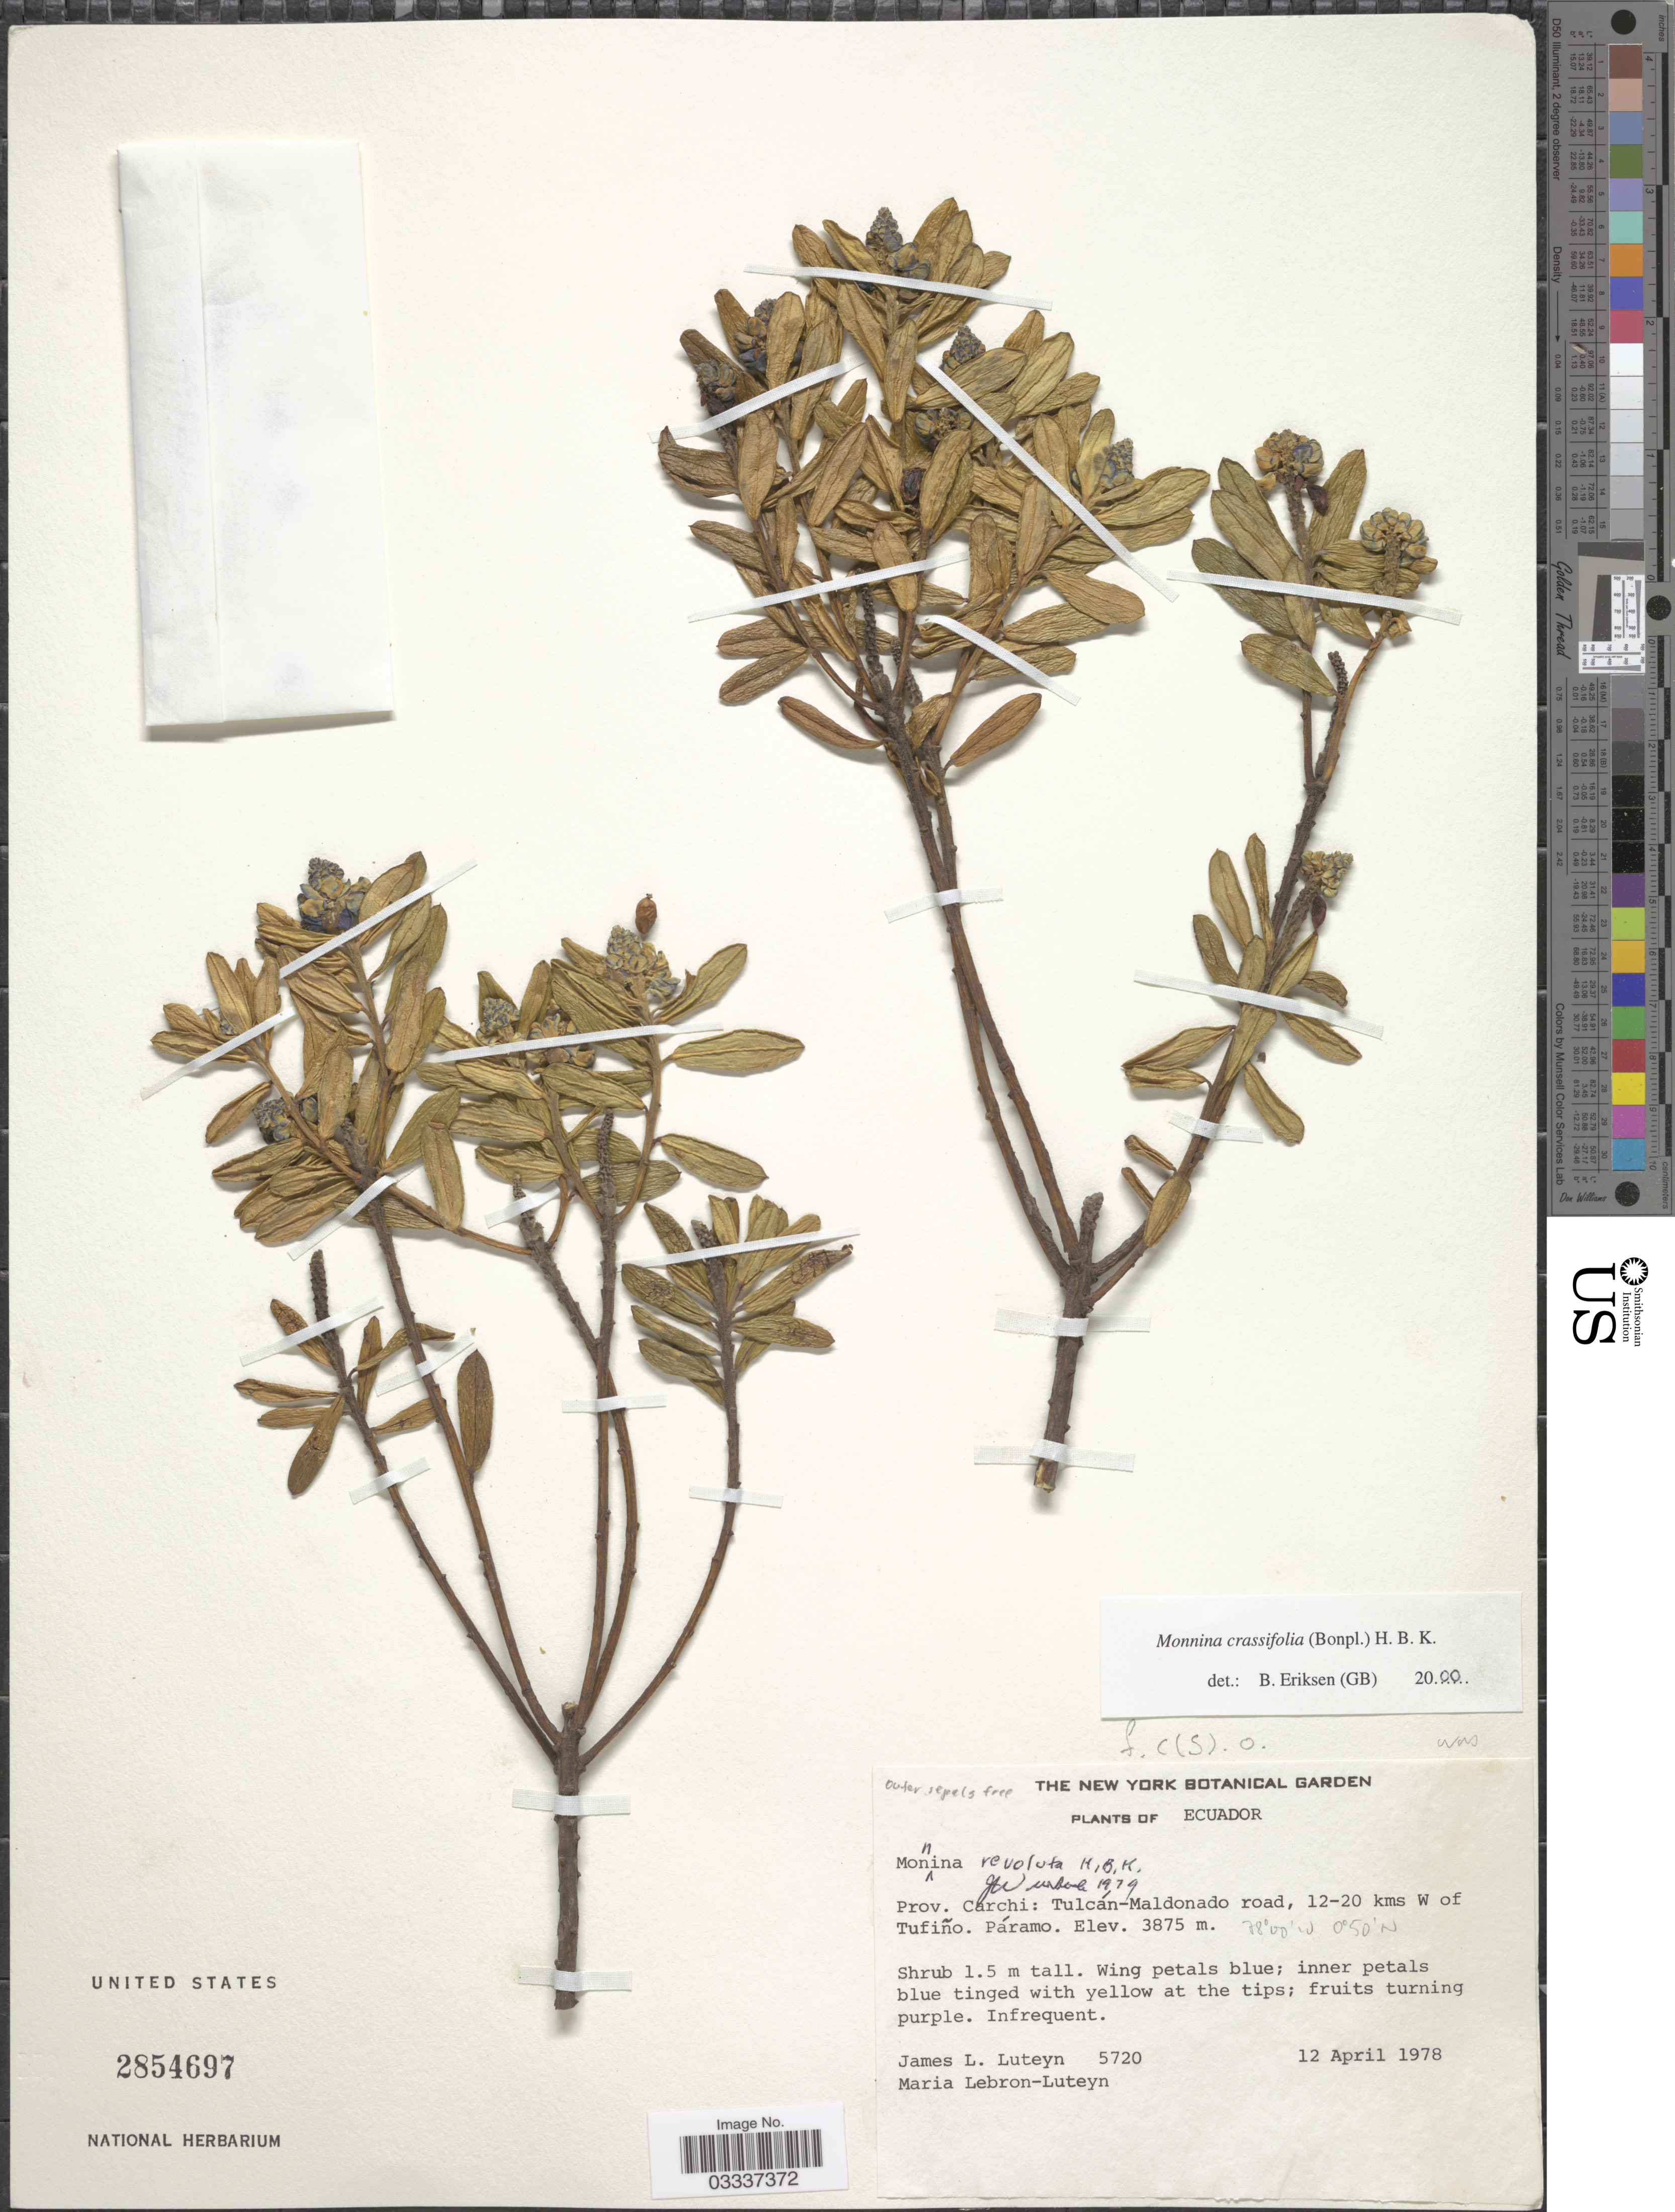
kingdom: Plantae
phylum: Tracheophyta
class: Magnoliopsida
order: Fabales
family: Polygalaceae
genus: Monnina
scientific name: Monnina crassifolia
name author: (Bonpl.) Kunth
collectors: J. Luteyn & M. L. Lebrón-Luteyn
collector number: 5720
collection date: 1978-04-12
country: Ecuador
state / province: Carchi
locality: Tulcán-Maldonado road, 12-20 kms W of Tufiño.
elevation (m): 3875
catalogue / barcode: US 2854697